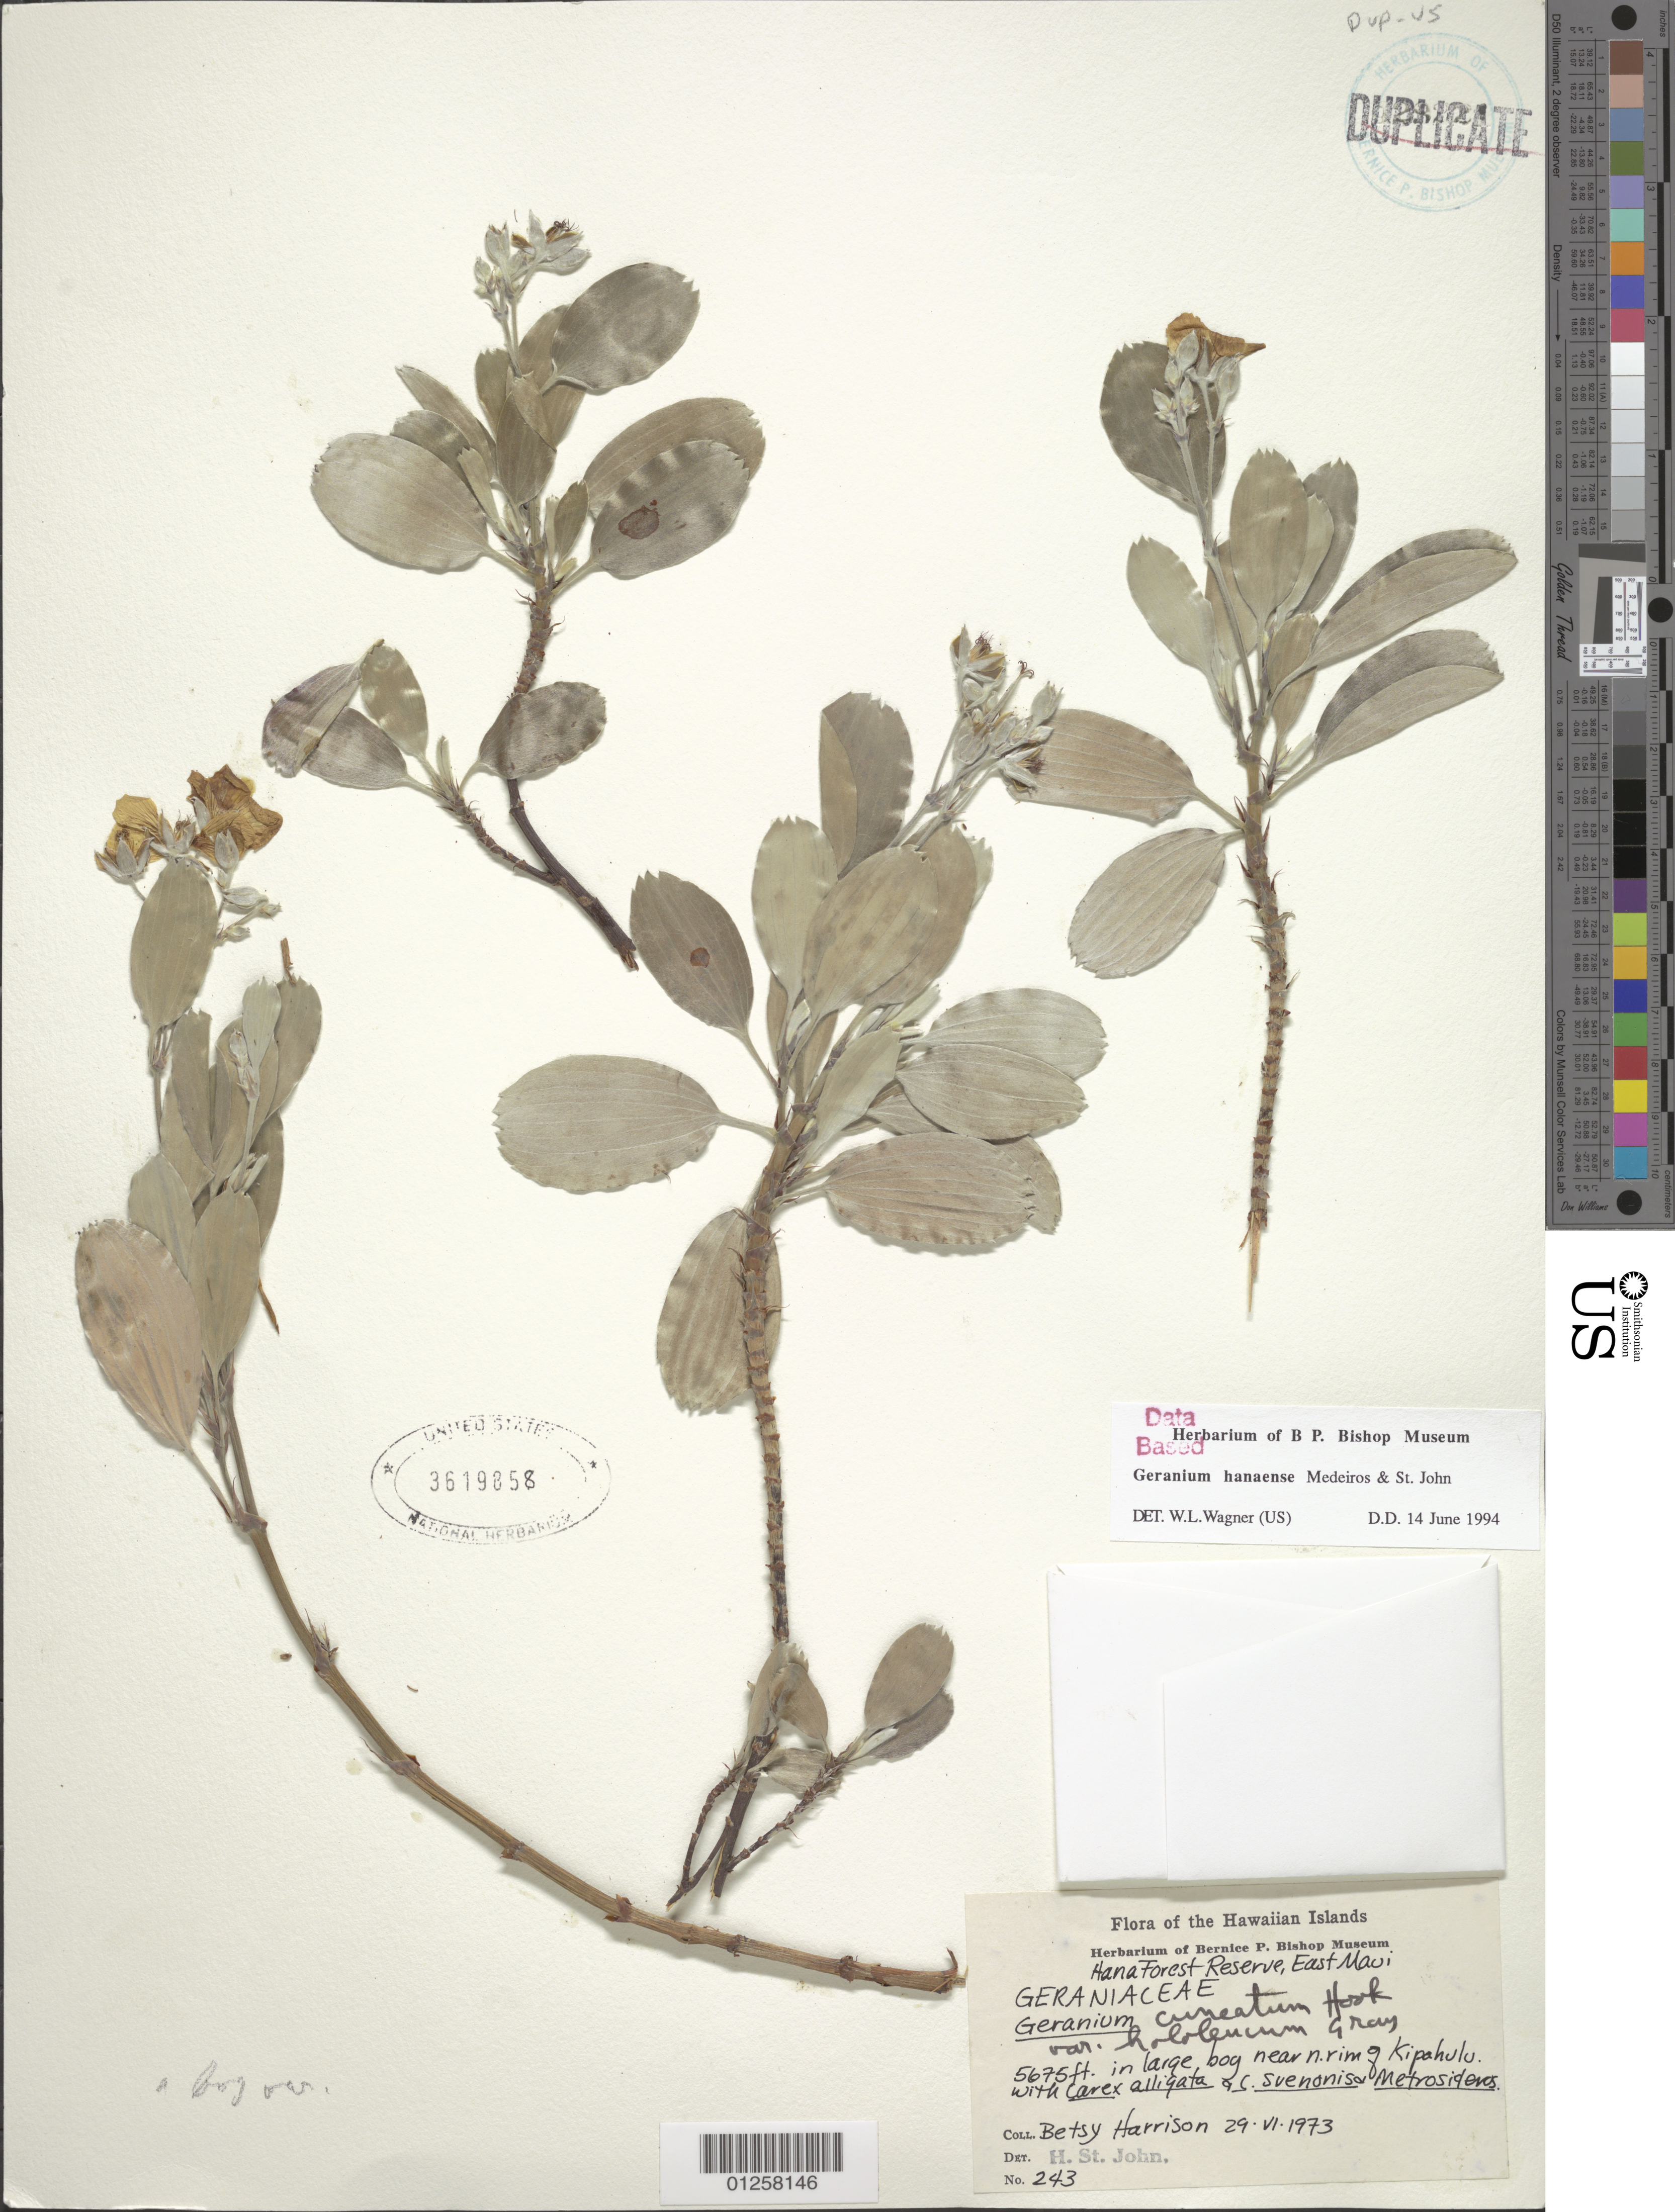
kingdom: Plantae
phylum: Tracheophyta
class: Magnoliopsida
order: Geraniales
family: Geraniaceae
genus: Geranium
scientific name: Geranium hanaense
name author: Medeiros & H. St. John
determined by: Wagner, W. L., (BOT), Smithsonian Institution - National Museum of Natural History (UNITED STATES)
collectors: B. Harrison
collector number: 243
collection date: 1973-06-29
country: United States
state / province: Hawaii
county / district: Maui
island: Maui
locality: Hana Forest Reserve, E Maui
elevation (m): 1730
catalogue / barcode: US 3619858